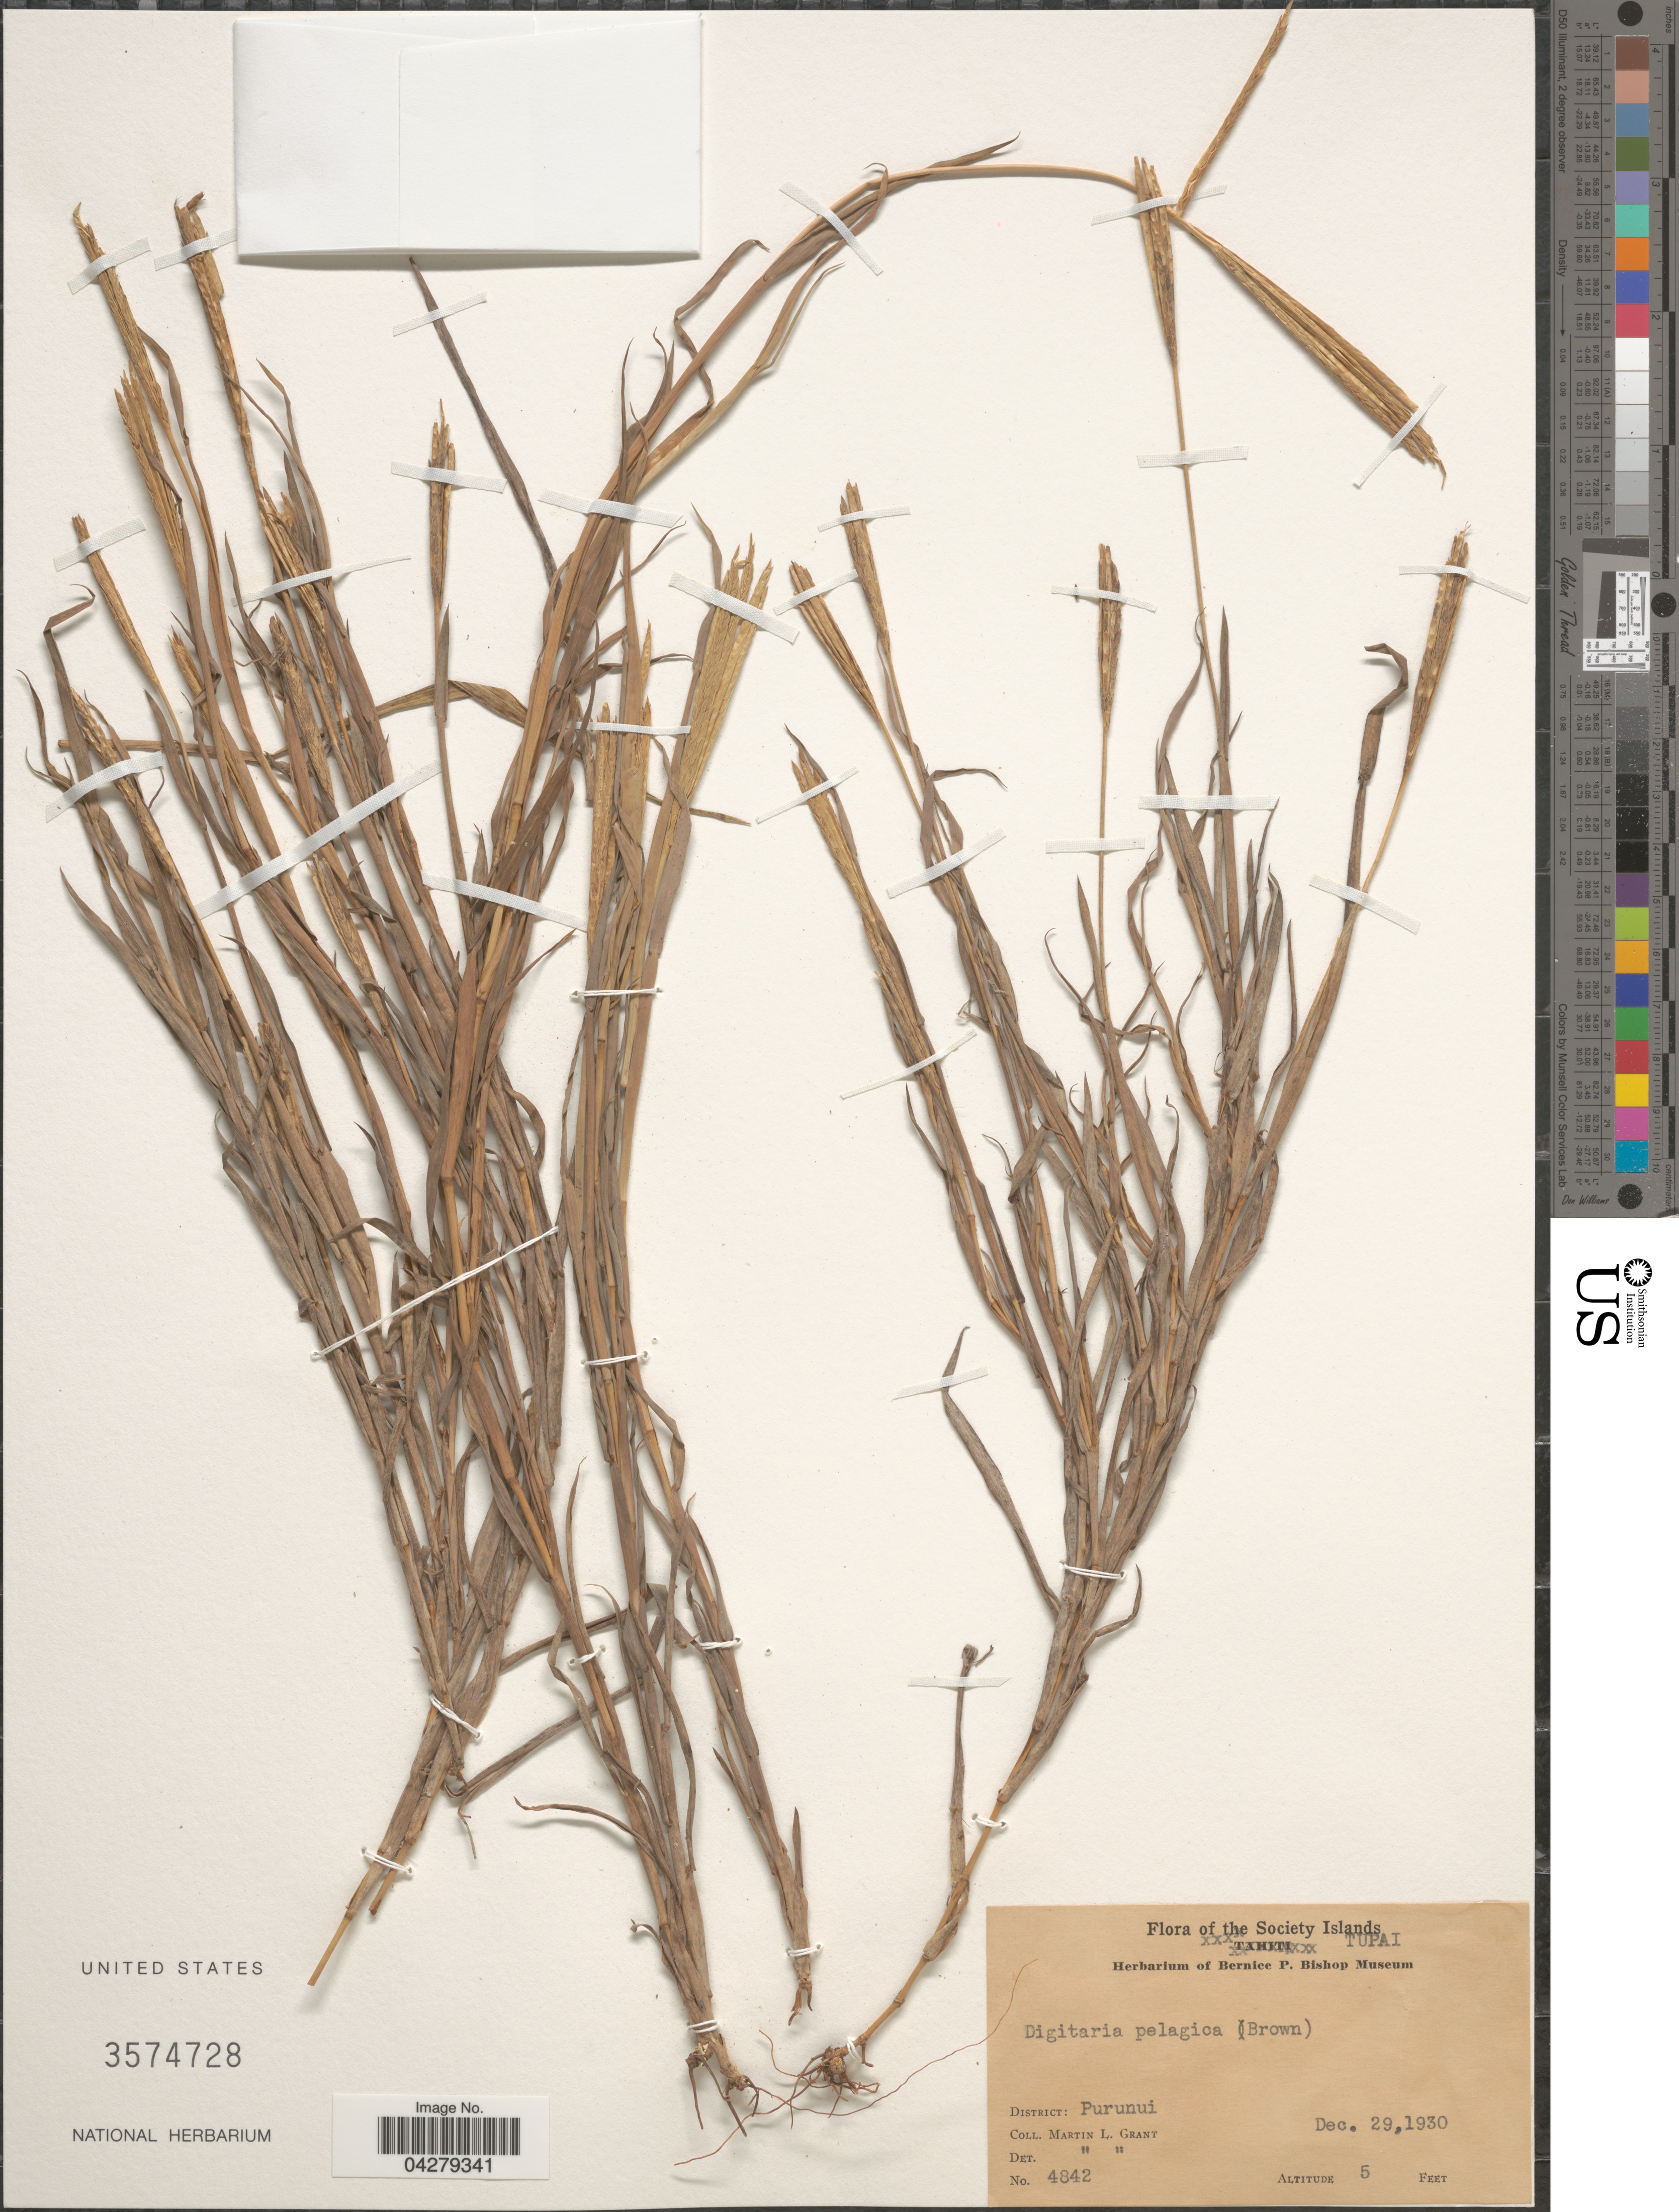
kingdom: Plantae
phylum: Tracheophyta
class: Liliopsida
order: Poales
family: Poaceae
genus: Digitaria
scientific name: Digitaria stenotaphrodes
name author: (Steud.) Stapf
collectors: M. L. Grant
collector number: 4842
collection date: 1930-12-29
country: French Polynesia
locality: The Society Islands. Tupai. District: Purunui.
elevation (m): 2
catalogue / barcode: US 3574728